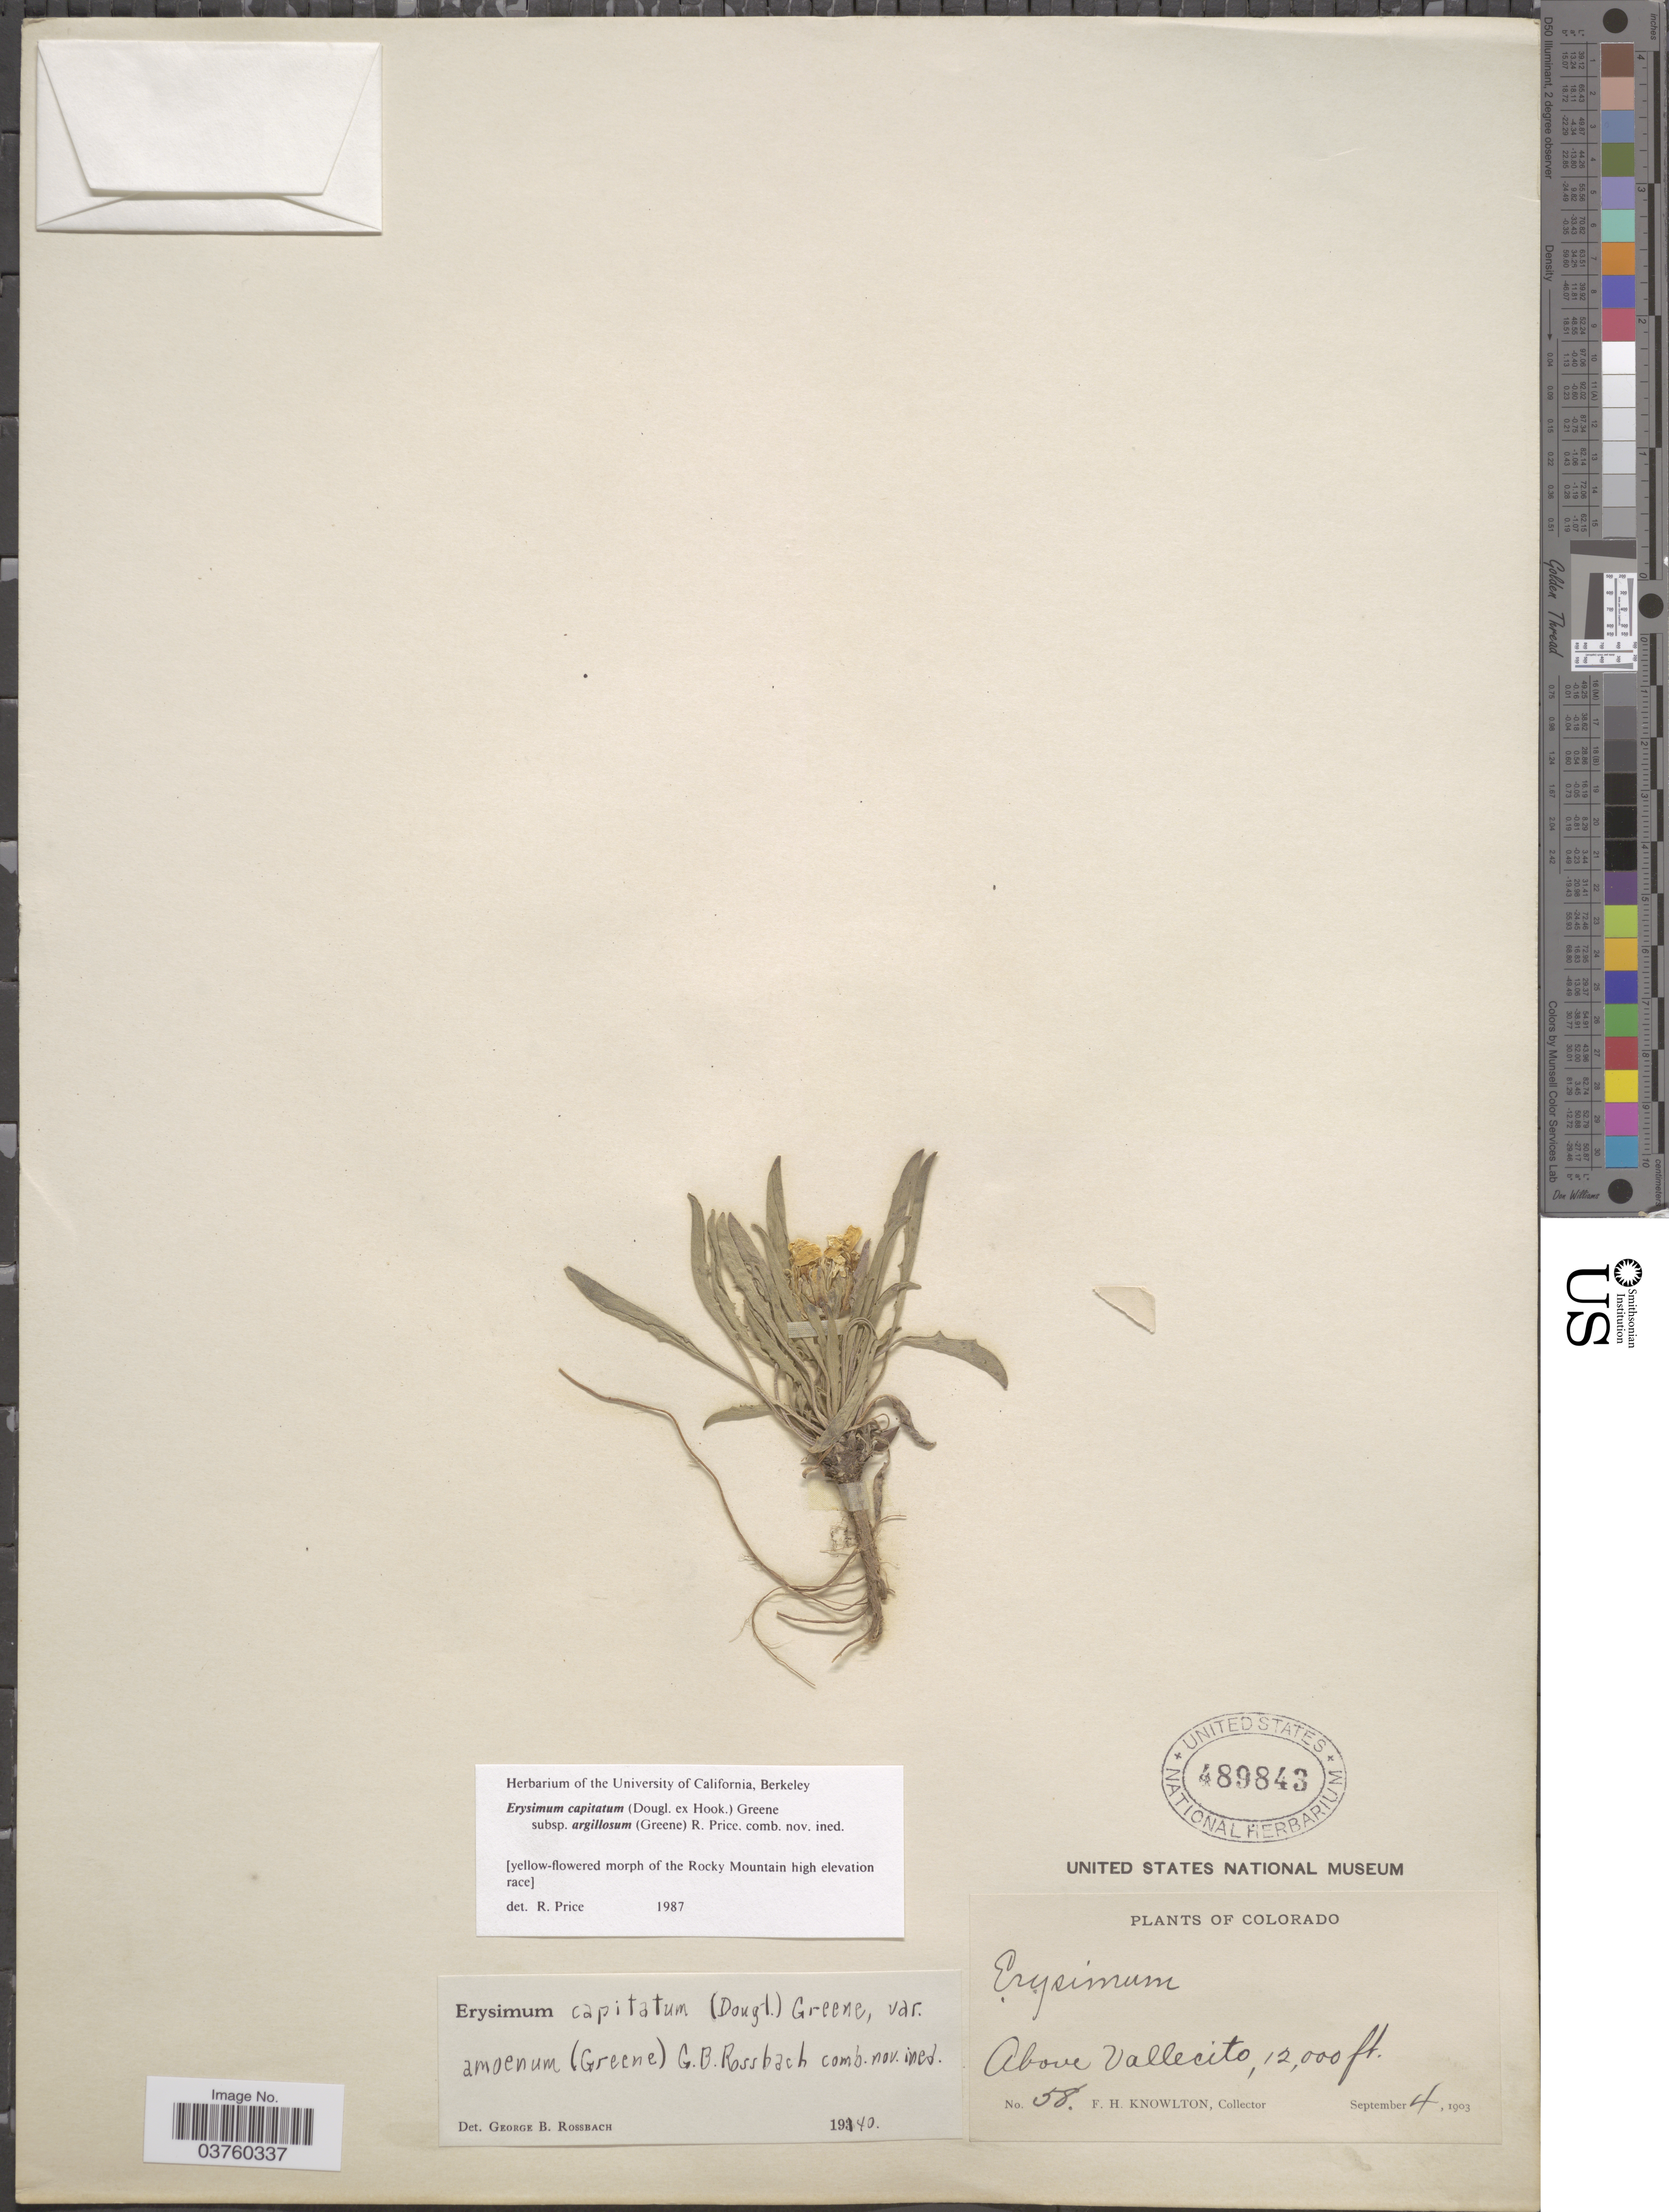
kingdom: Plantae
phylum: Tracheophyta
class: Magnoliopsida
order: Brassicales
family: Brassicaceae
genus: Erysimum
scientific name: Erysimum capitatum var. argillosum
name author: (Greene) R.J. Davis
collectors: F. H. Knowlton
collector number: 58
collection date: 1903-09-04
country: United States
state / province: Colorado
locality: Above Vallecito.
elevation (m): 3658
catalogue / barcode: US 489843